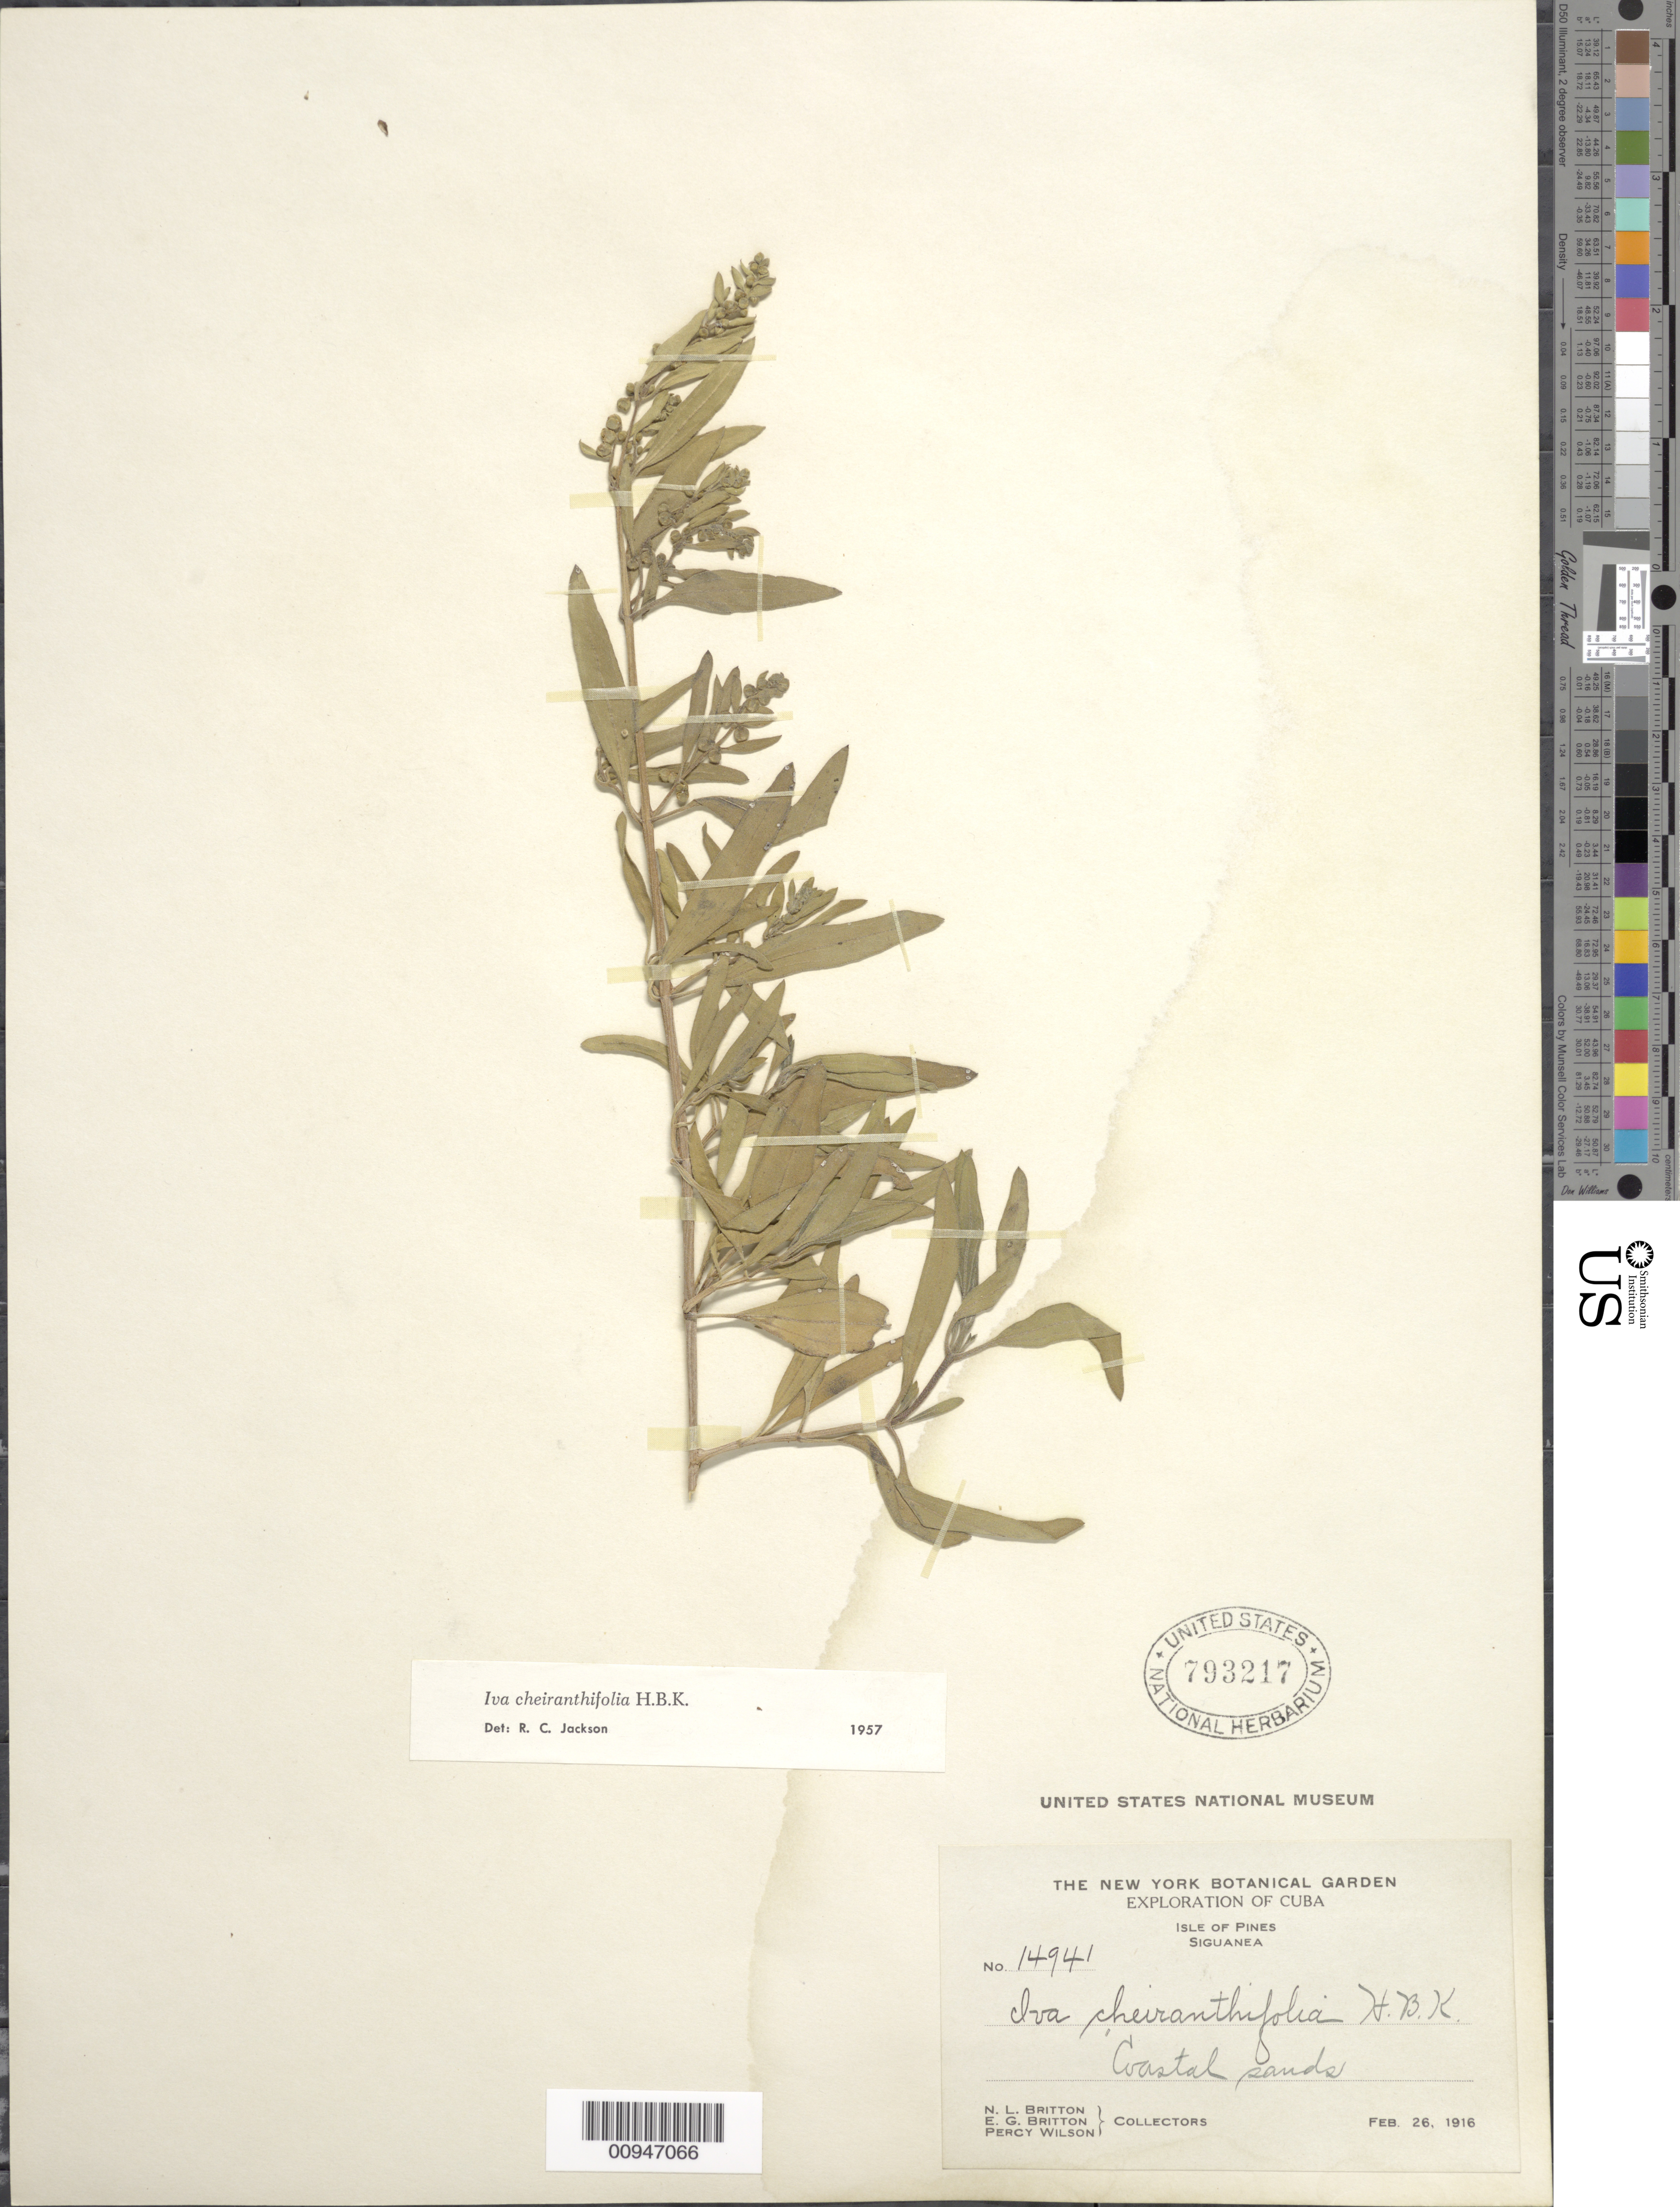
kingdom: Plantae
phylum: Tracheophyta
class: Magnoliopsida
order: Asterales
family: Asteraceae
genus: Iva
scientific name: Iva cheiranthifolia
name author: Kunth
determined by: Jackson, R. C.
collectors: N. Britton, E. G. Britton & P. Wilson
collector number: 14941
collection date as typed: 26 Feb 1916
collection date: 1916-02-26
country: Cuba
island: Isla de la Juventud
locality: Siquanea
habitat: Coastal sands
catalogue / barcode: US 793217